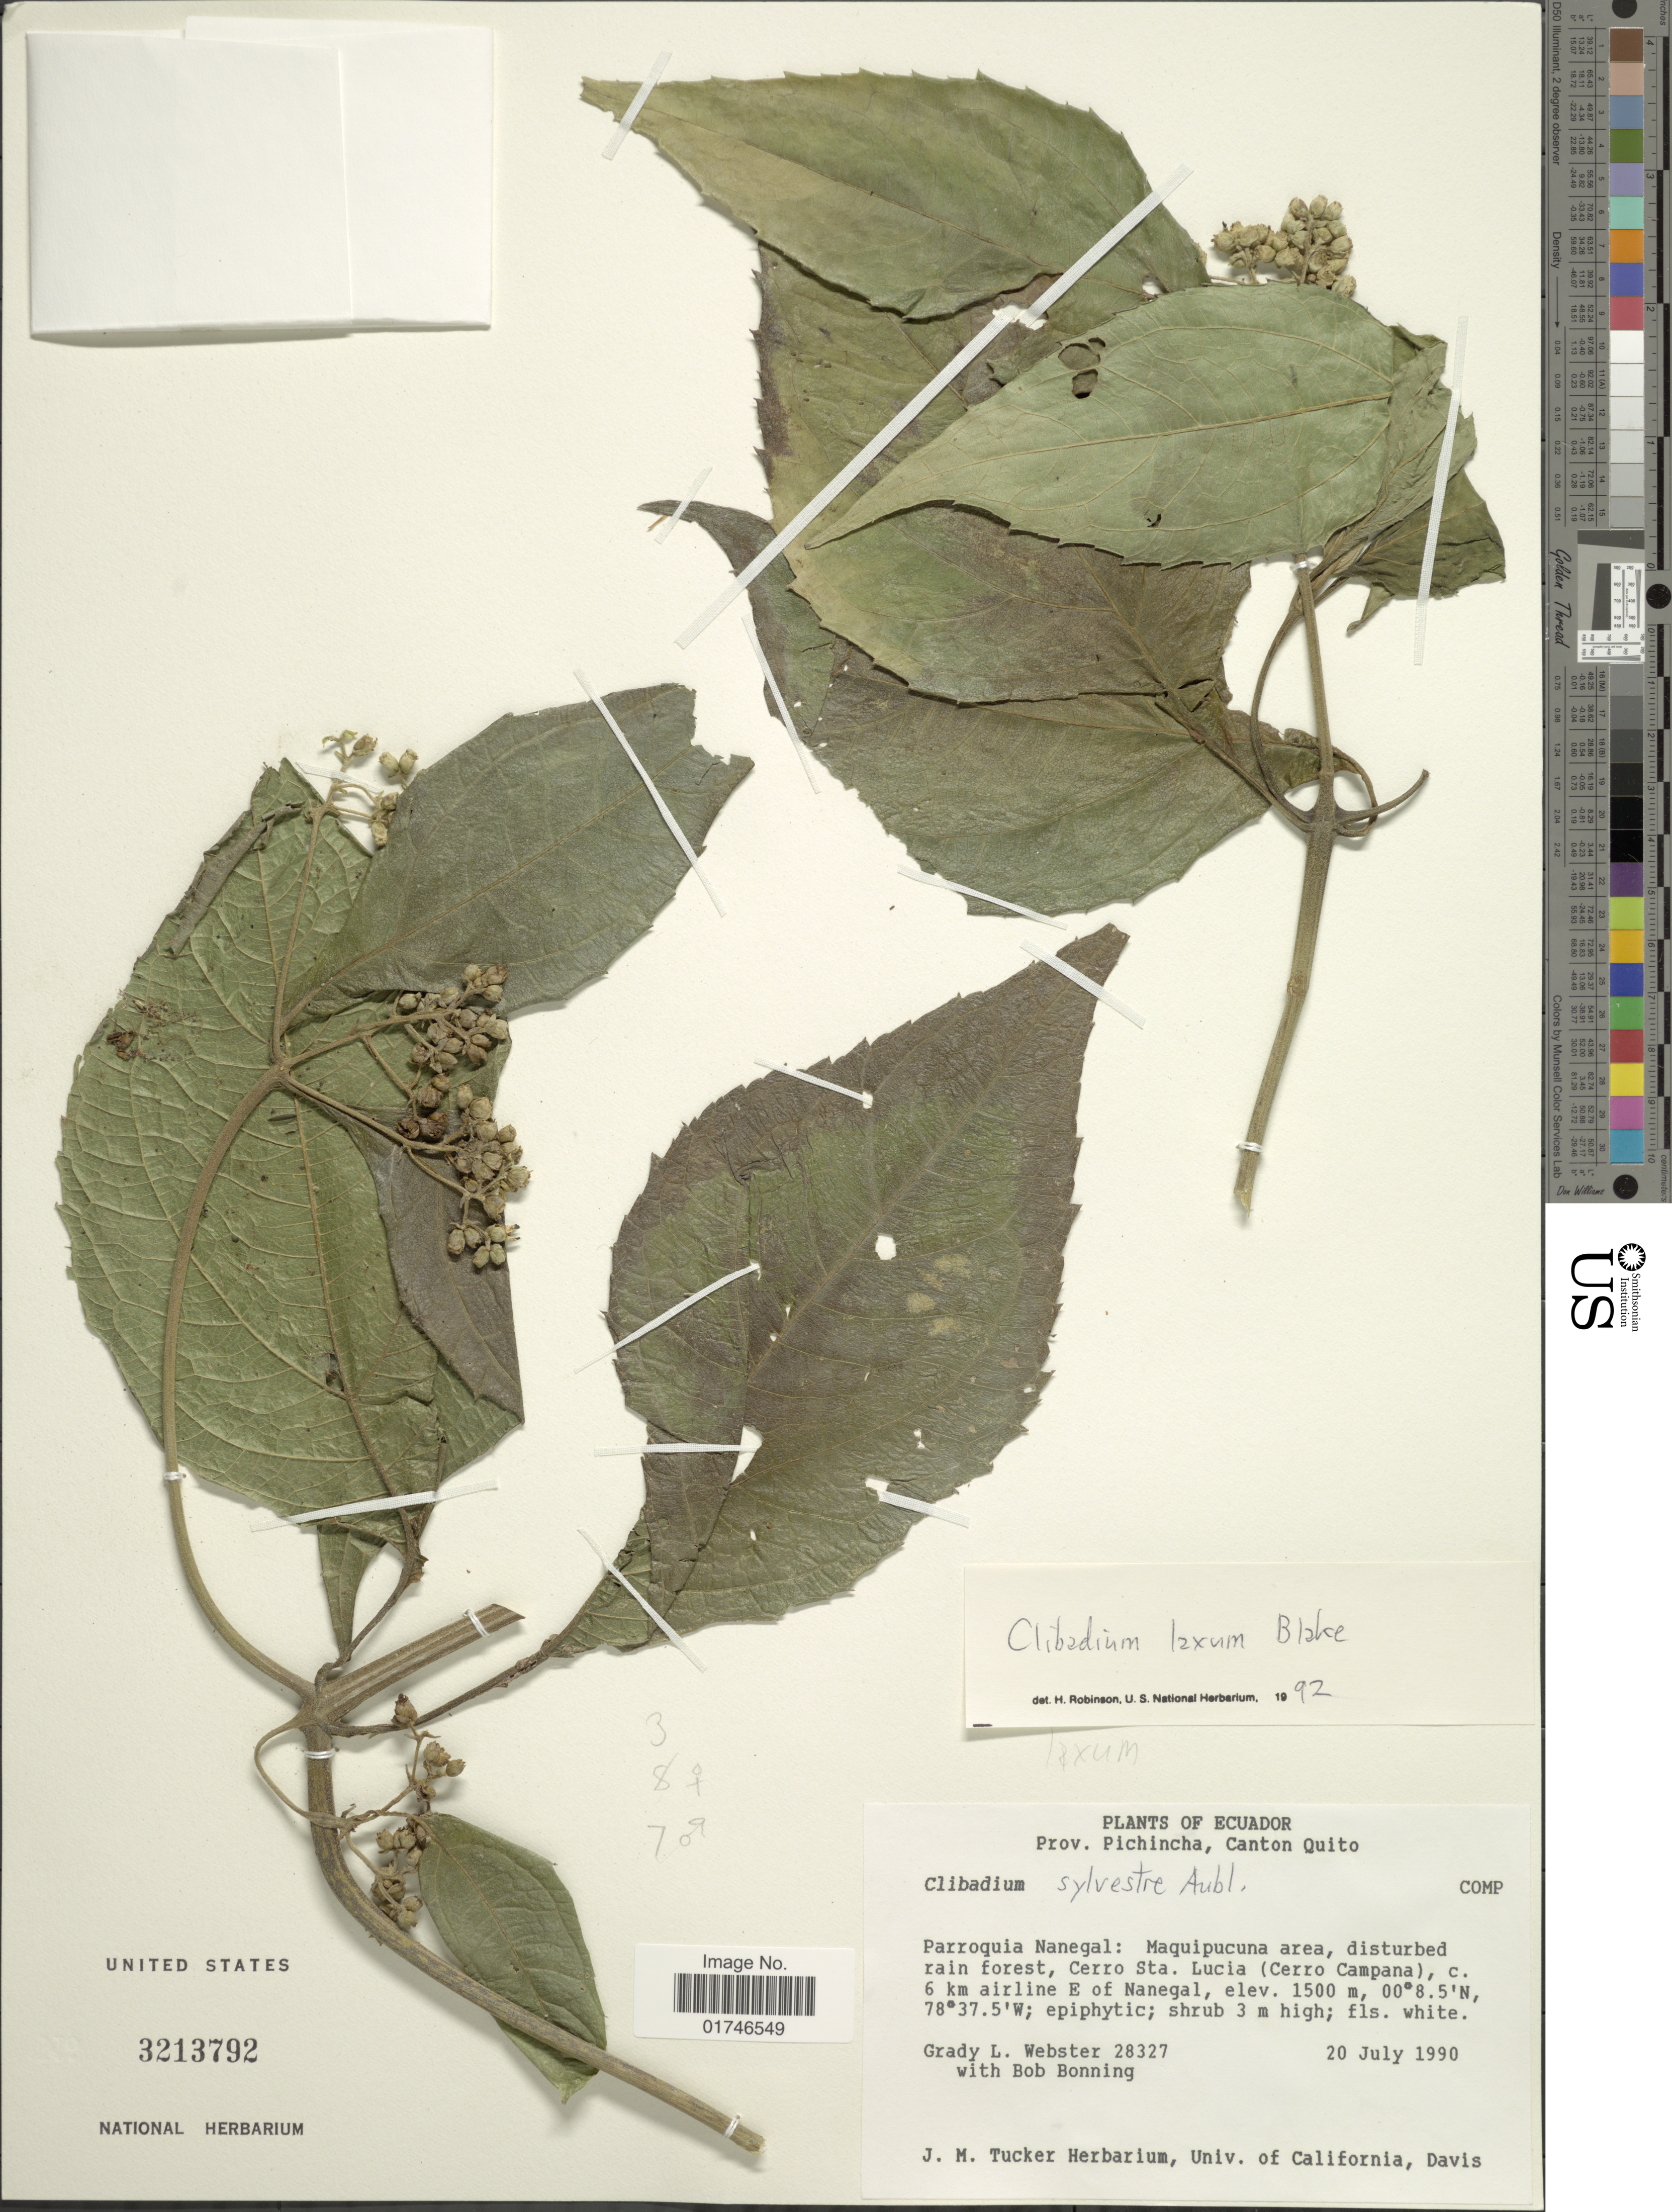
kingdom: Plantae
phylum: Tracheophyta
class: Magnoliopsida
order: Asterales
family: Asteraceae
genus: Clibadium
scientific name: Clibadium laxum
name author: S.F. Blake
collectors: G. L. Webster & B. Bonning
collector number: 28327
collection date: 1990-07-20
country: Ecuador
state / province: Pichincha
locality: Prov. Pichincha, Canton Quito. Parroquia Nanegal: Maquipucuna area, disturbed rain forest, Cerro Sta. Lucia (Cerro Campana), c. 6 km airline E of Nanegal.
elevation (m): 1500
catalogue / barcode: US 3213792